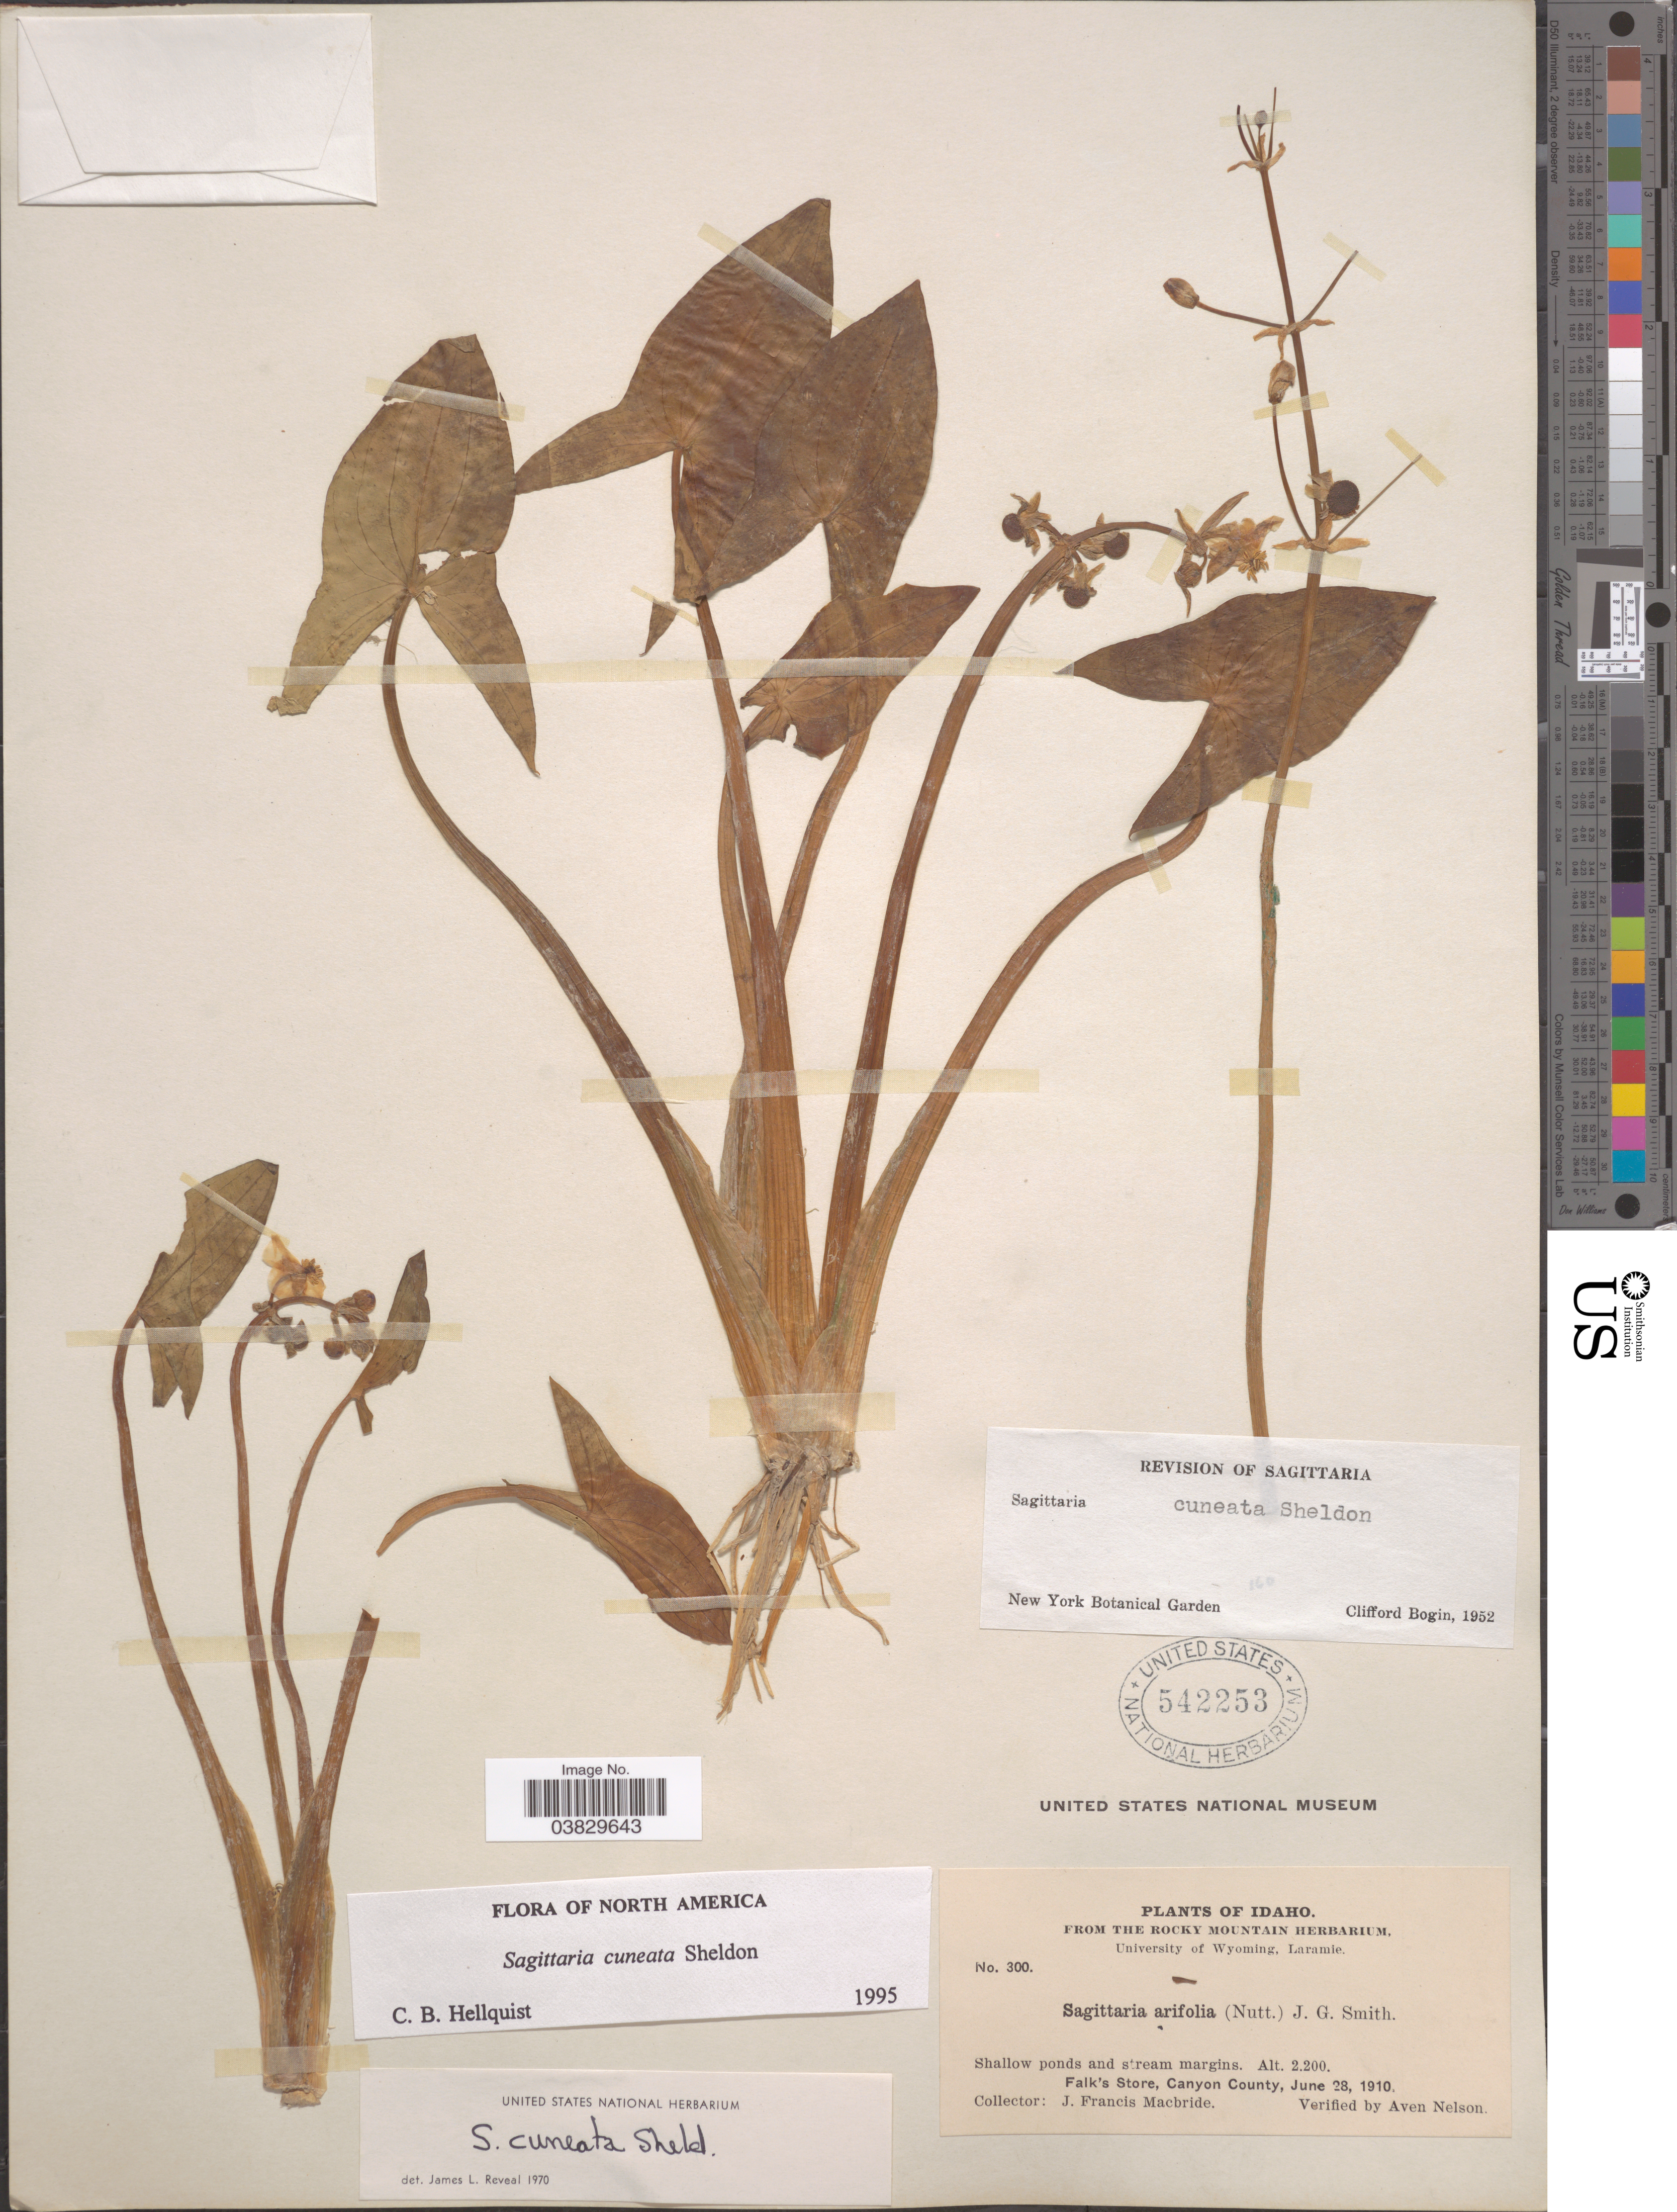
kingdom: Plantae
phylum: Tracheophyta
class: Liliopsida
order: Alismatales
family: Alismataceae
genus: Sagittaria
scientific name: Sagittaria cuneata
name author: E. Sheld.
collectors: J. F. Macbride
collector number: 300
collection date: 1910-06-28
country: United States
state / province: Idaho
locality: Falk's Store, Canyon County.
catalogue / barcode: US 542253